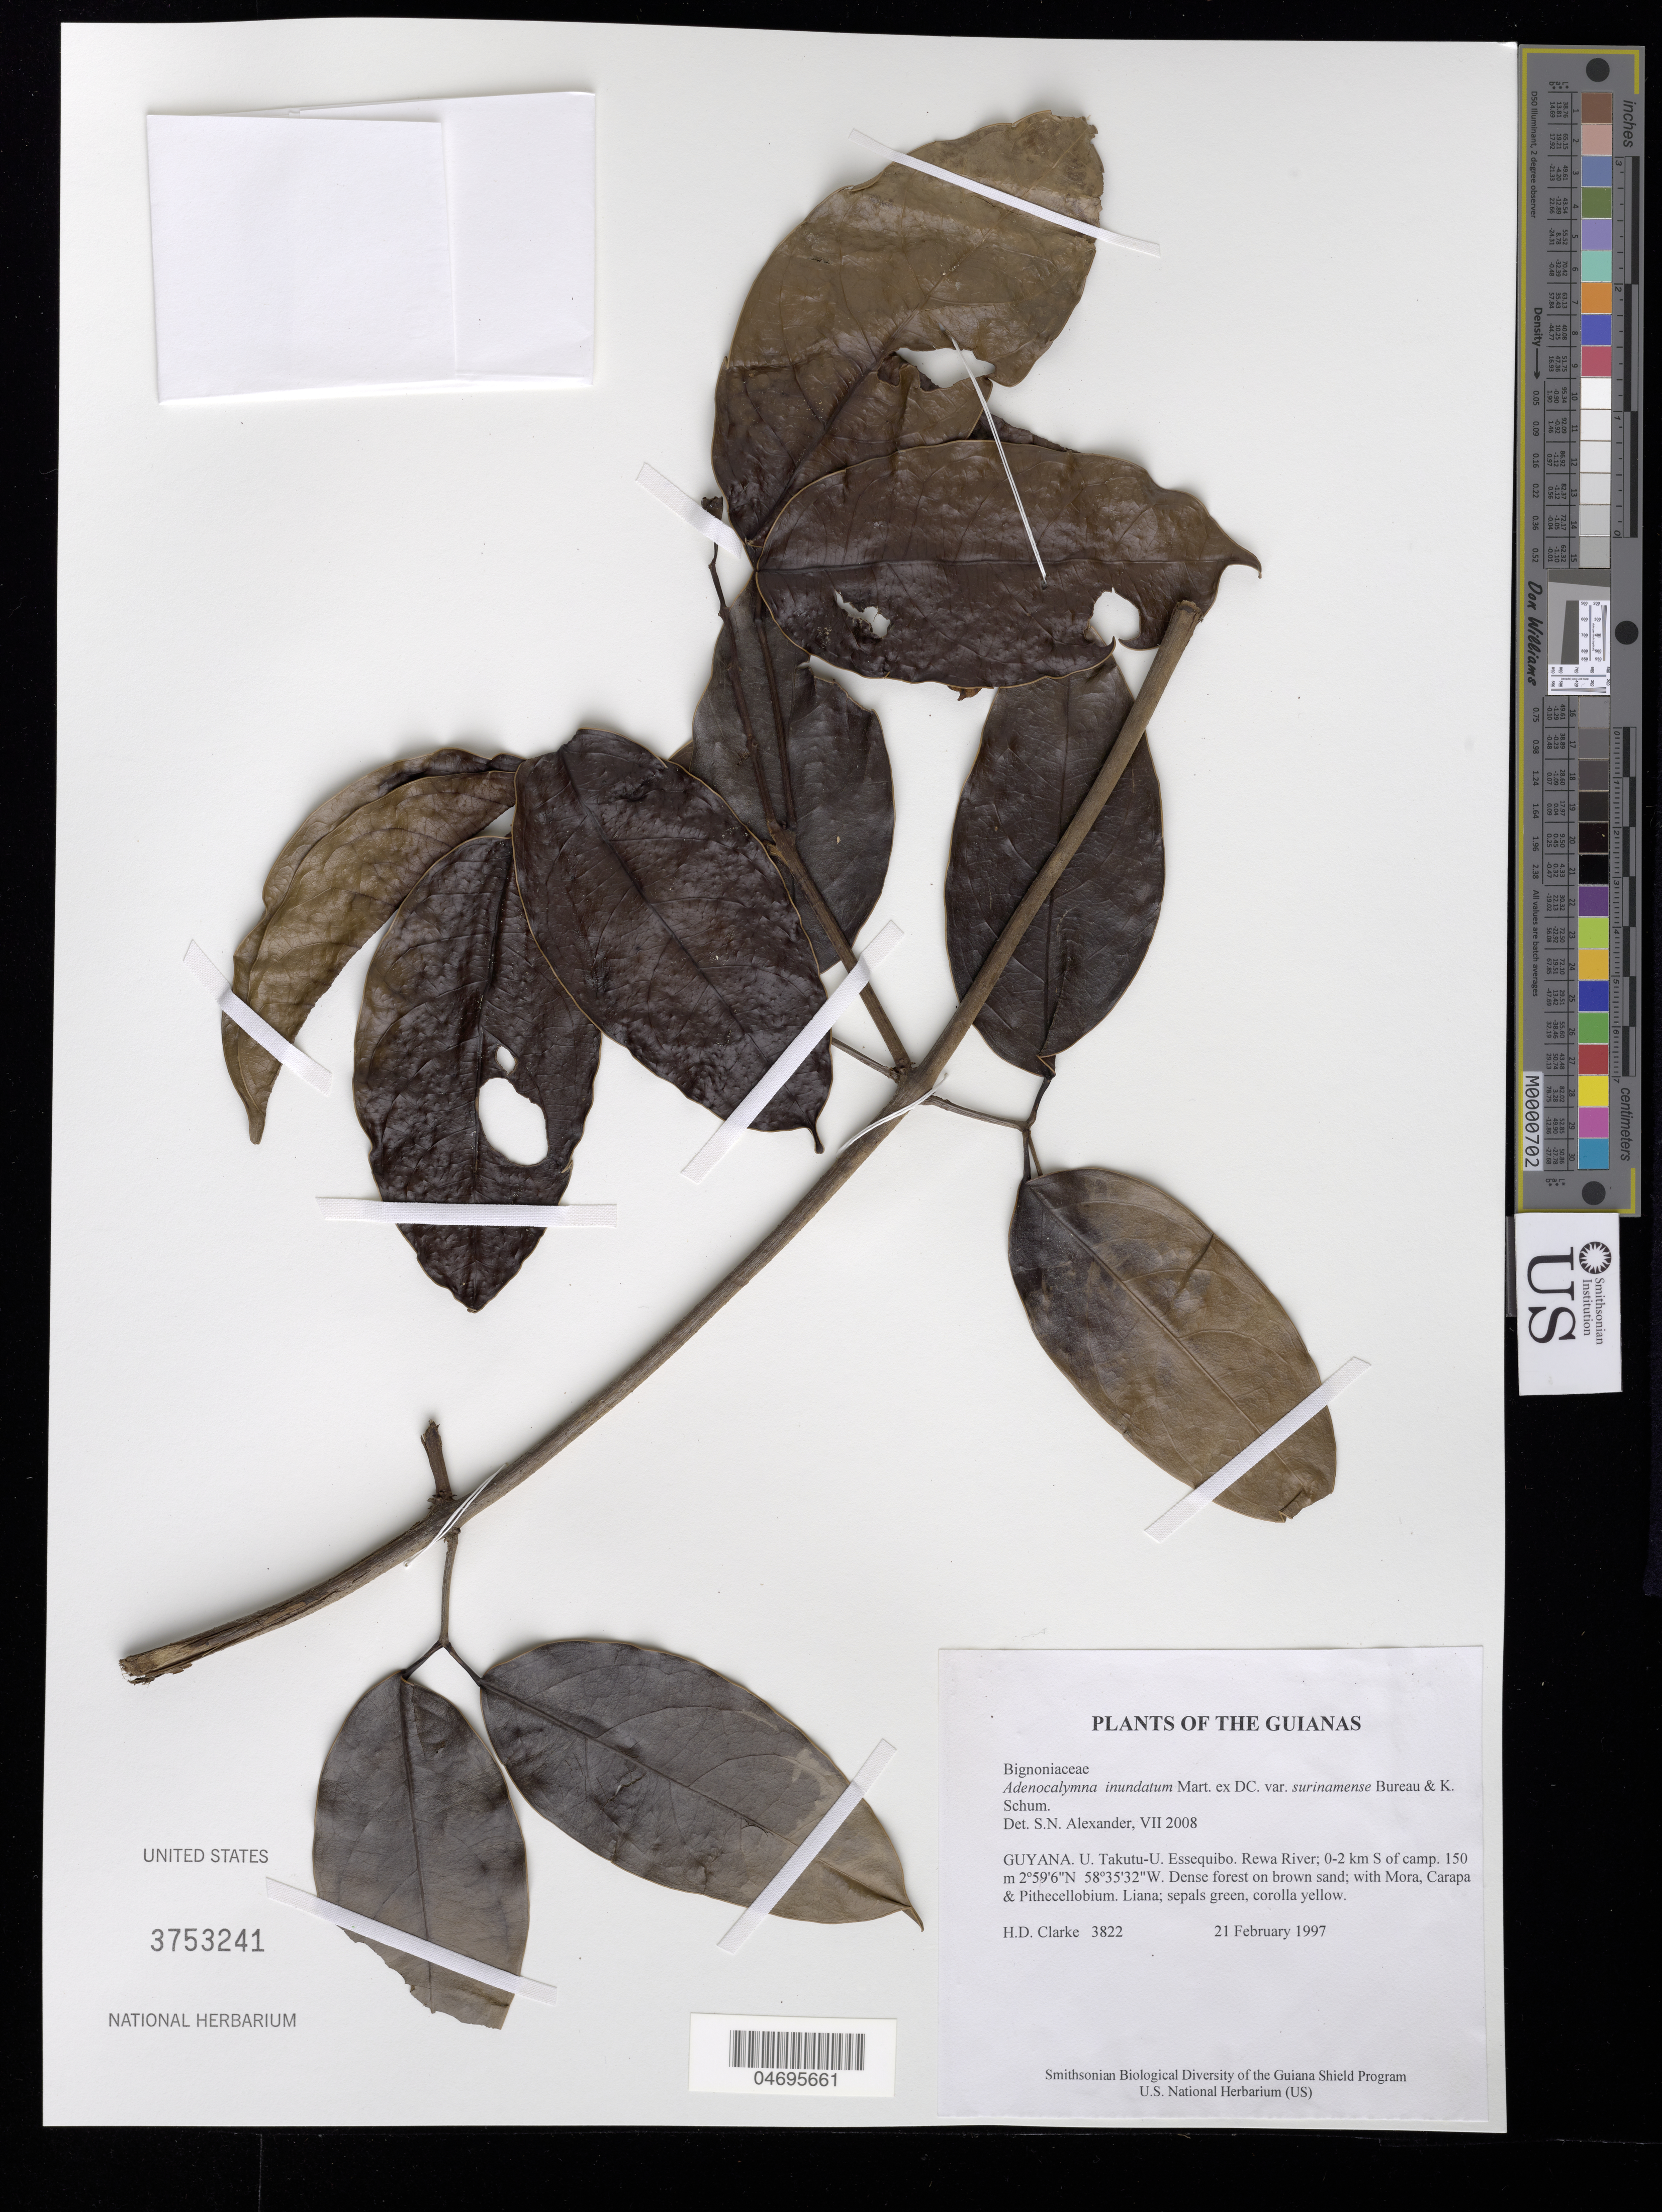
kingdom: Plantae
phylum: Tracheophyta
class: Magnoliopsida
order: Lamiales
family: Bignoniaceae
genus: Adenocalymma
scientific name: Adenocalymma inundatum var. surinamense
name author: Bureau & K. Schum.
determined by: Alexander, S. N.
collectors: H. D. Clarke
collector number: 3822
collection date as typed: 21 February 1997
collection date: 1997-02-21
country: Guyana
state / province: U. Takutu-U. Essequibo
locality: Rewa River; 0-2 km S of camp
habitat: Dense forest on brown sand; with Mora, Carapa & Pithecellobium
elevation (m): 150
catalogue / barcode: US 3753241